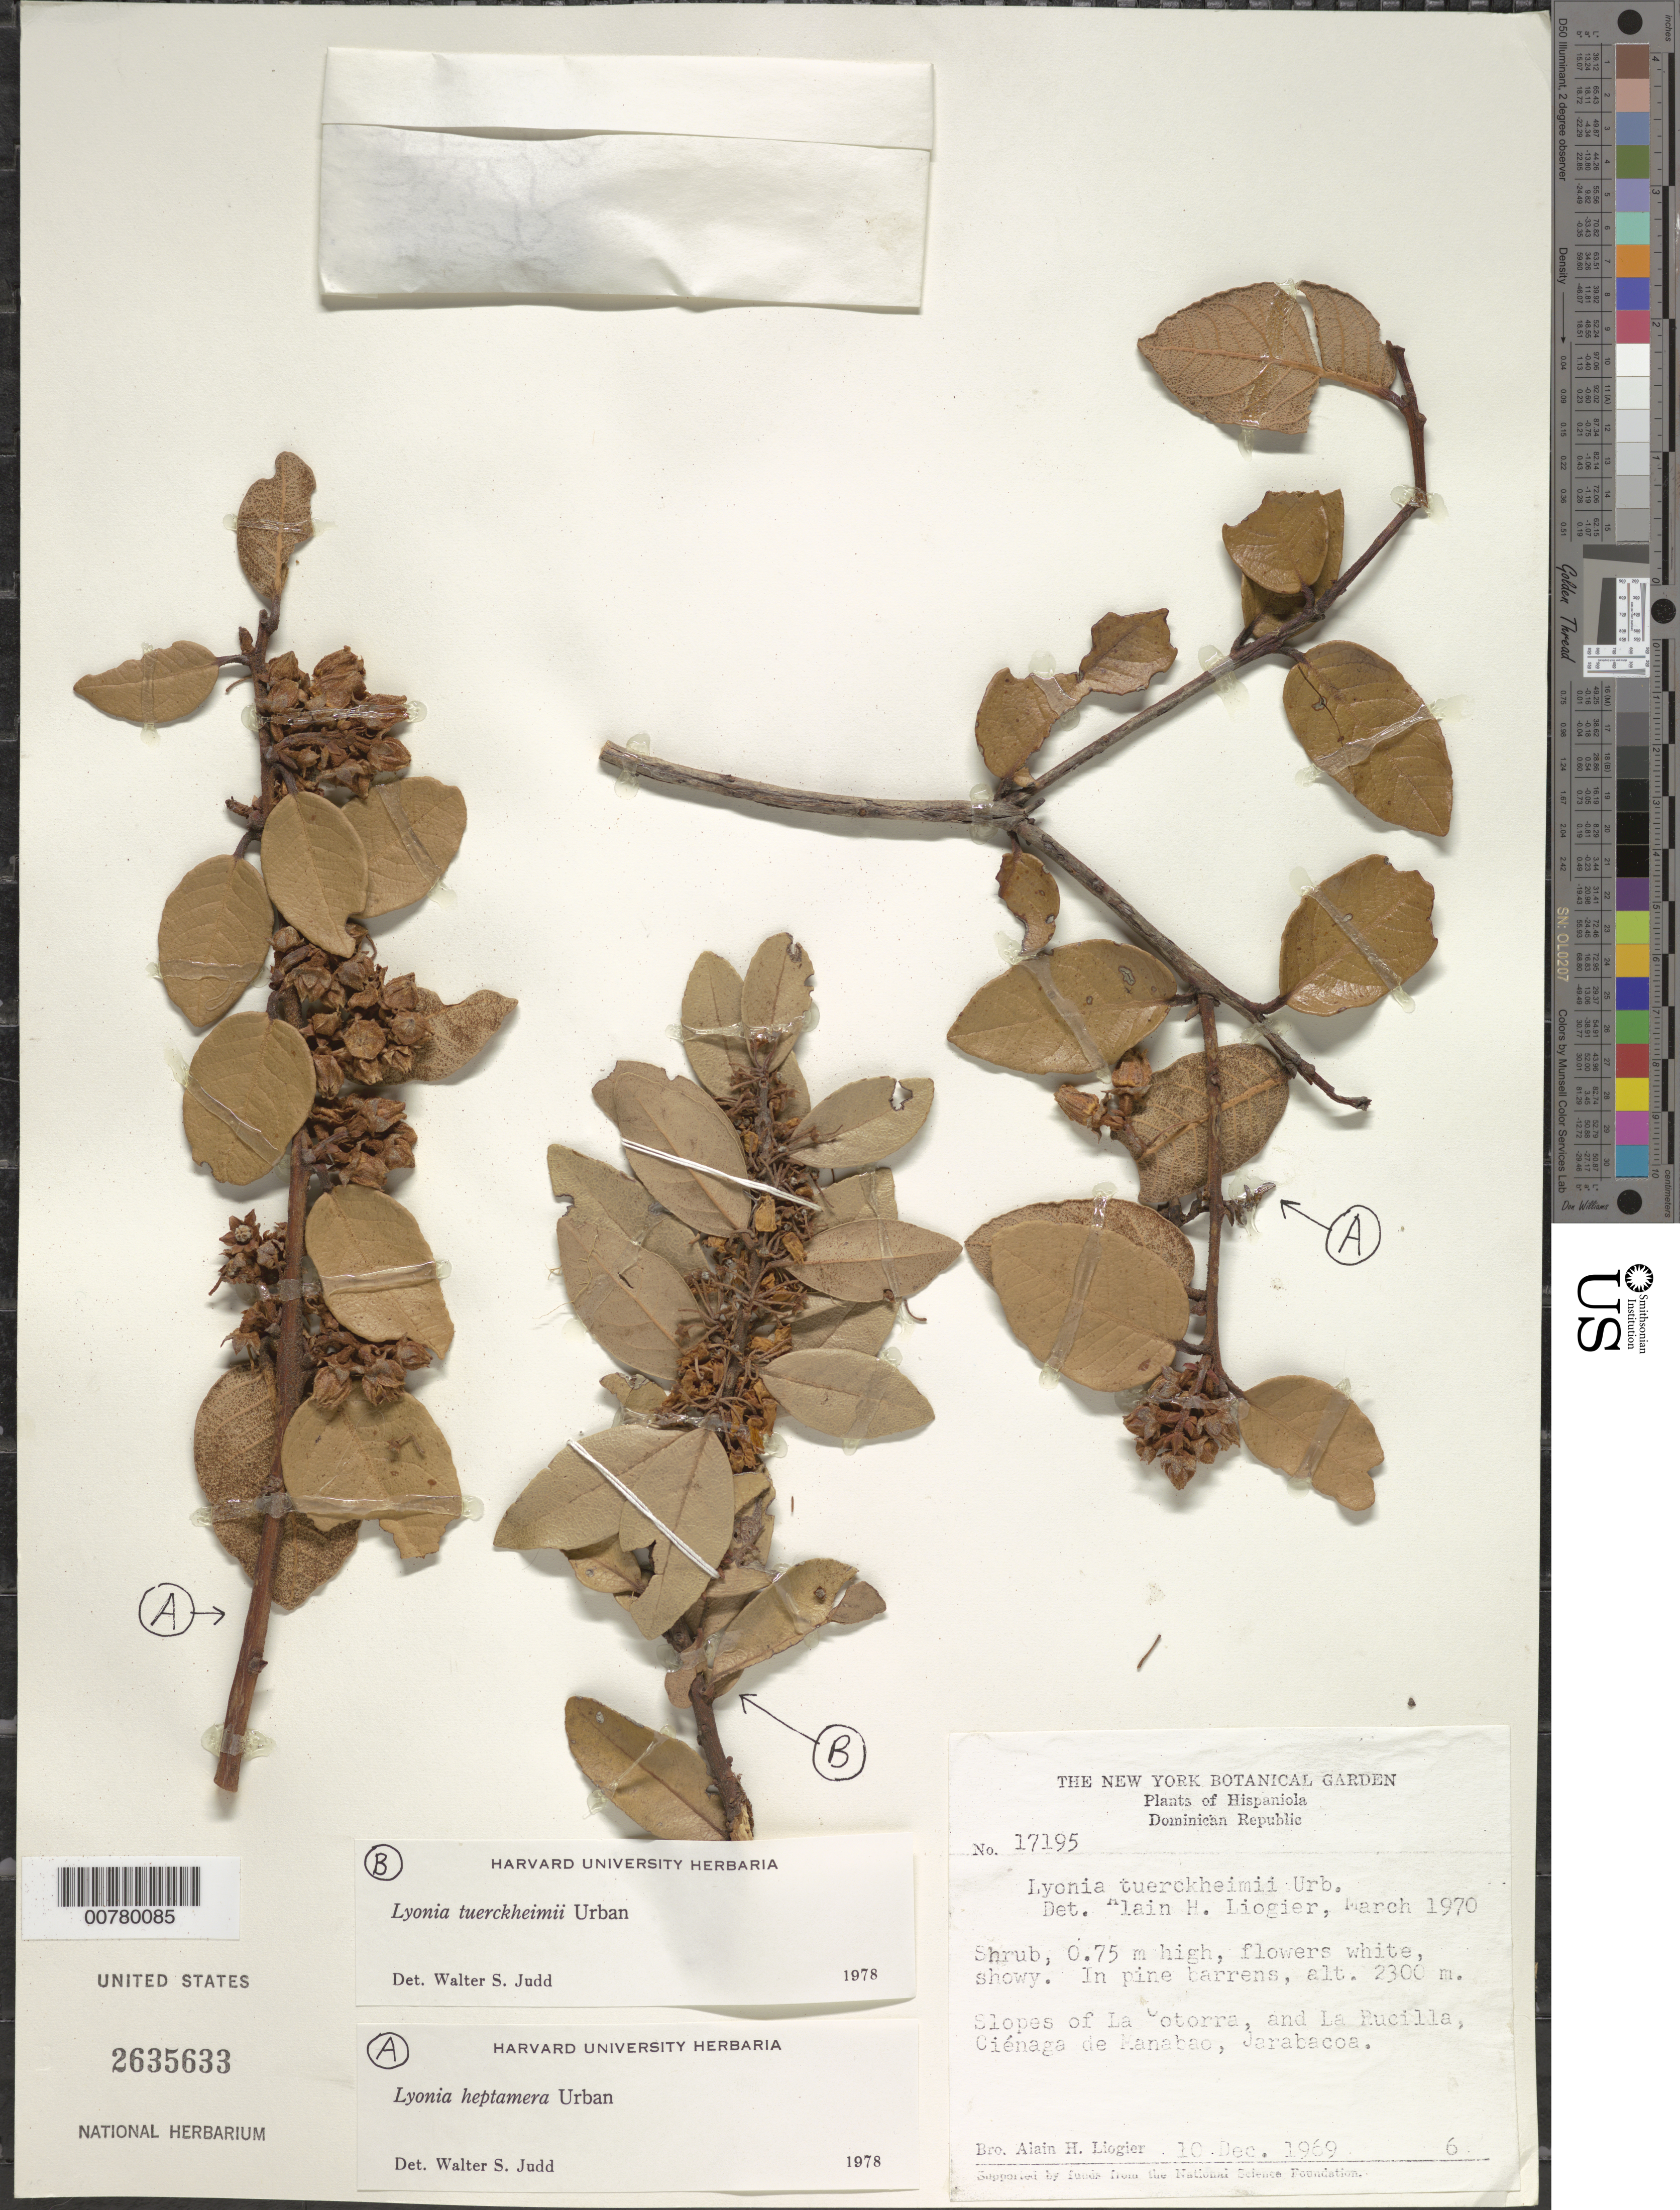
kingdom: Plantae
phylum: Tracheophyta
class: Magnoliopsida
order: Ericales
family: Ericaceae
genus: Lyonia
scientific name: Lyonia heptamera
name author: Urb.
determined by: Judd, Walter S.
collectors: A. H. Liogier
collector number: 17195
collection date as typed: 10 Dec 1969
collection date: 1969-12-10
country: Dominican Republic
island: Hispaniola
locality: Jarabacoa, Ciénaga de Manabao, slopes of La Cotorra and La Rucilla.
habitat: In pine barrens.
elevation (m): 2300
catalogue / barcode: US 2635633